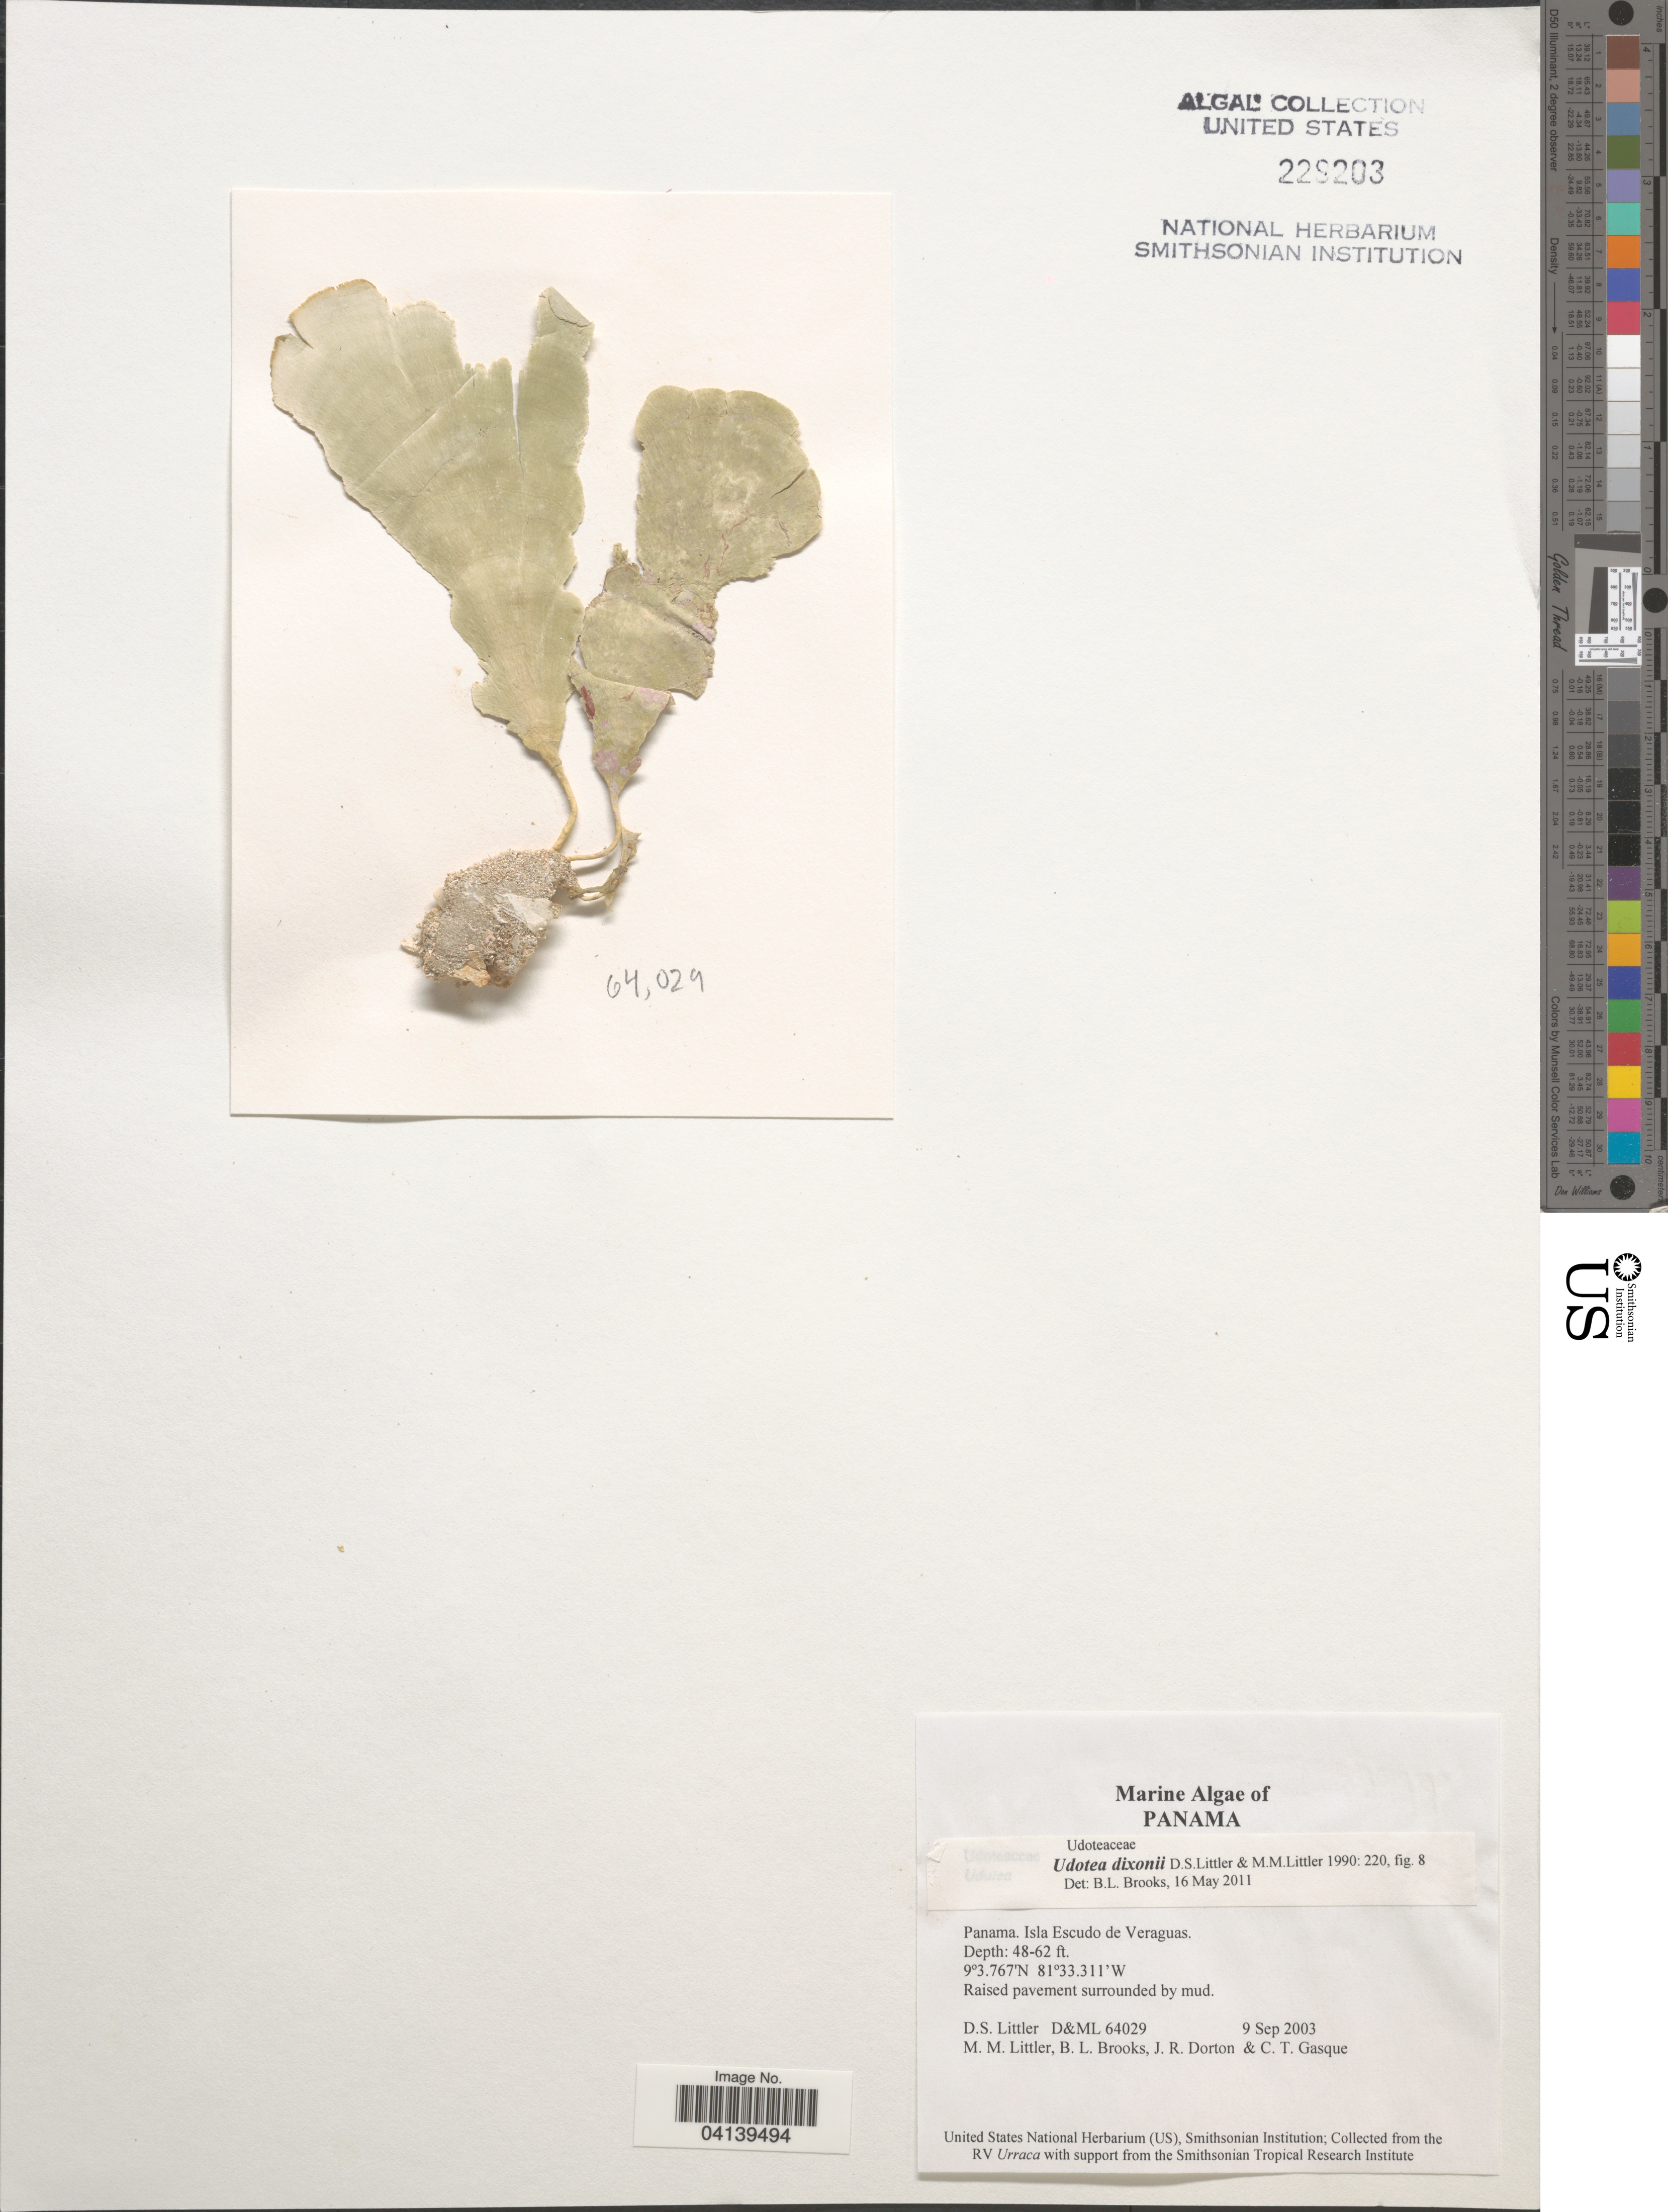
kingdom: Plantae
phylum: Chlorophyta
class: Ulvophyceae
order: Bryopsidales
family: Udoteaceae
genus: Udotea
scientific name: Udotea dixonii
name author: D.S. Littler & Littler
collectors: D. S. Littler, B. Brooks, J. Dorton & C. Gasque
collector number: D&ML64029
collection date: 2003-09-09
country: Panama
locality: Isla Escudo de Veraguas.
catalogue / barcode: US 229203